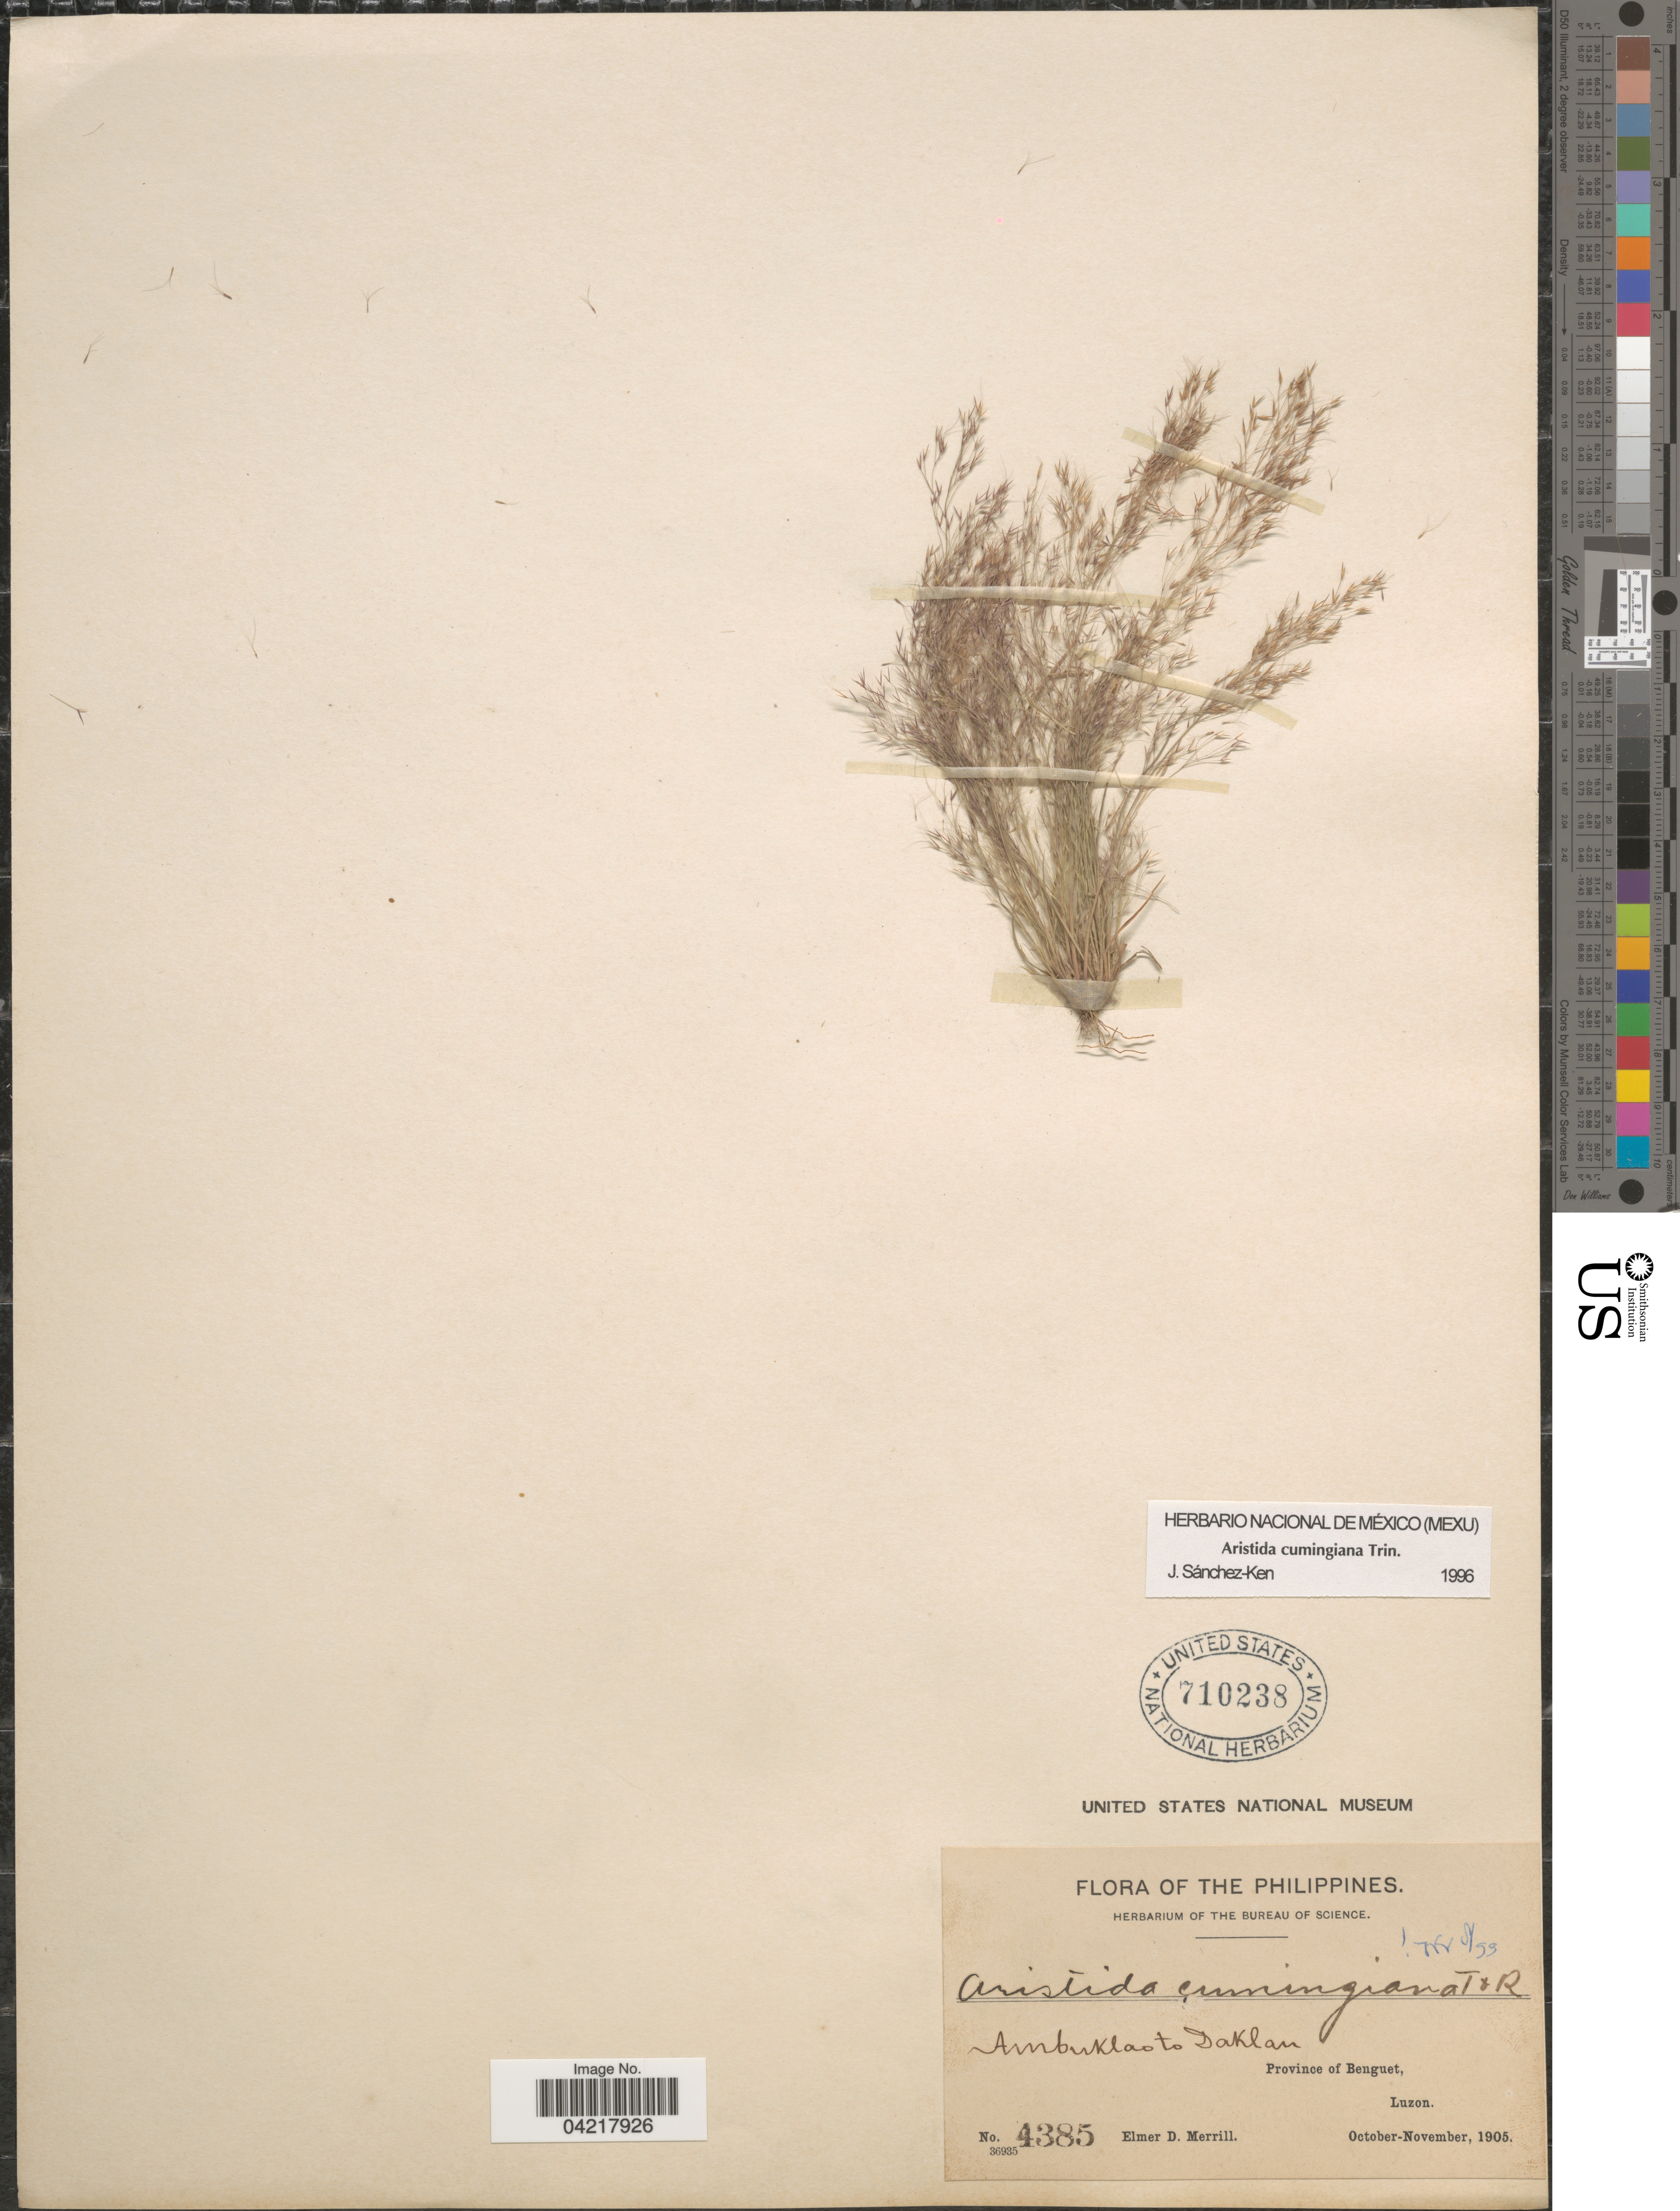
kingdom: Plantae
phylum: Tracheophyta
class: Liliopsida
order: Poales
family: Poaceae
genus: Aristida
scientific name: Aristida cumingiana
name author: Trin. & Rupr.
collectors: E. D. Merrill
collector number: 4385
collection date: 1905-10/1905-11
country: Philippines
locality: Ambuklao to Daklan. Province of Benguet, Luzon.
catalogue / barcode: US 710238